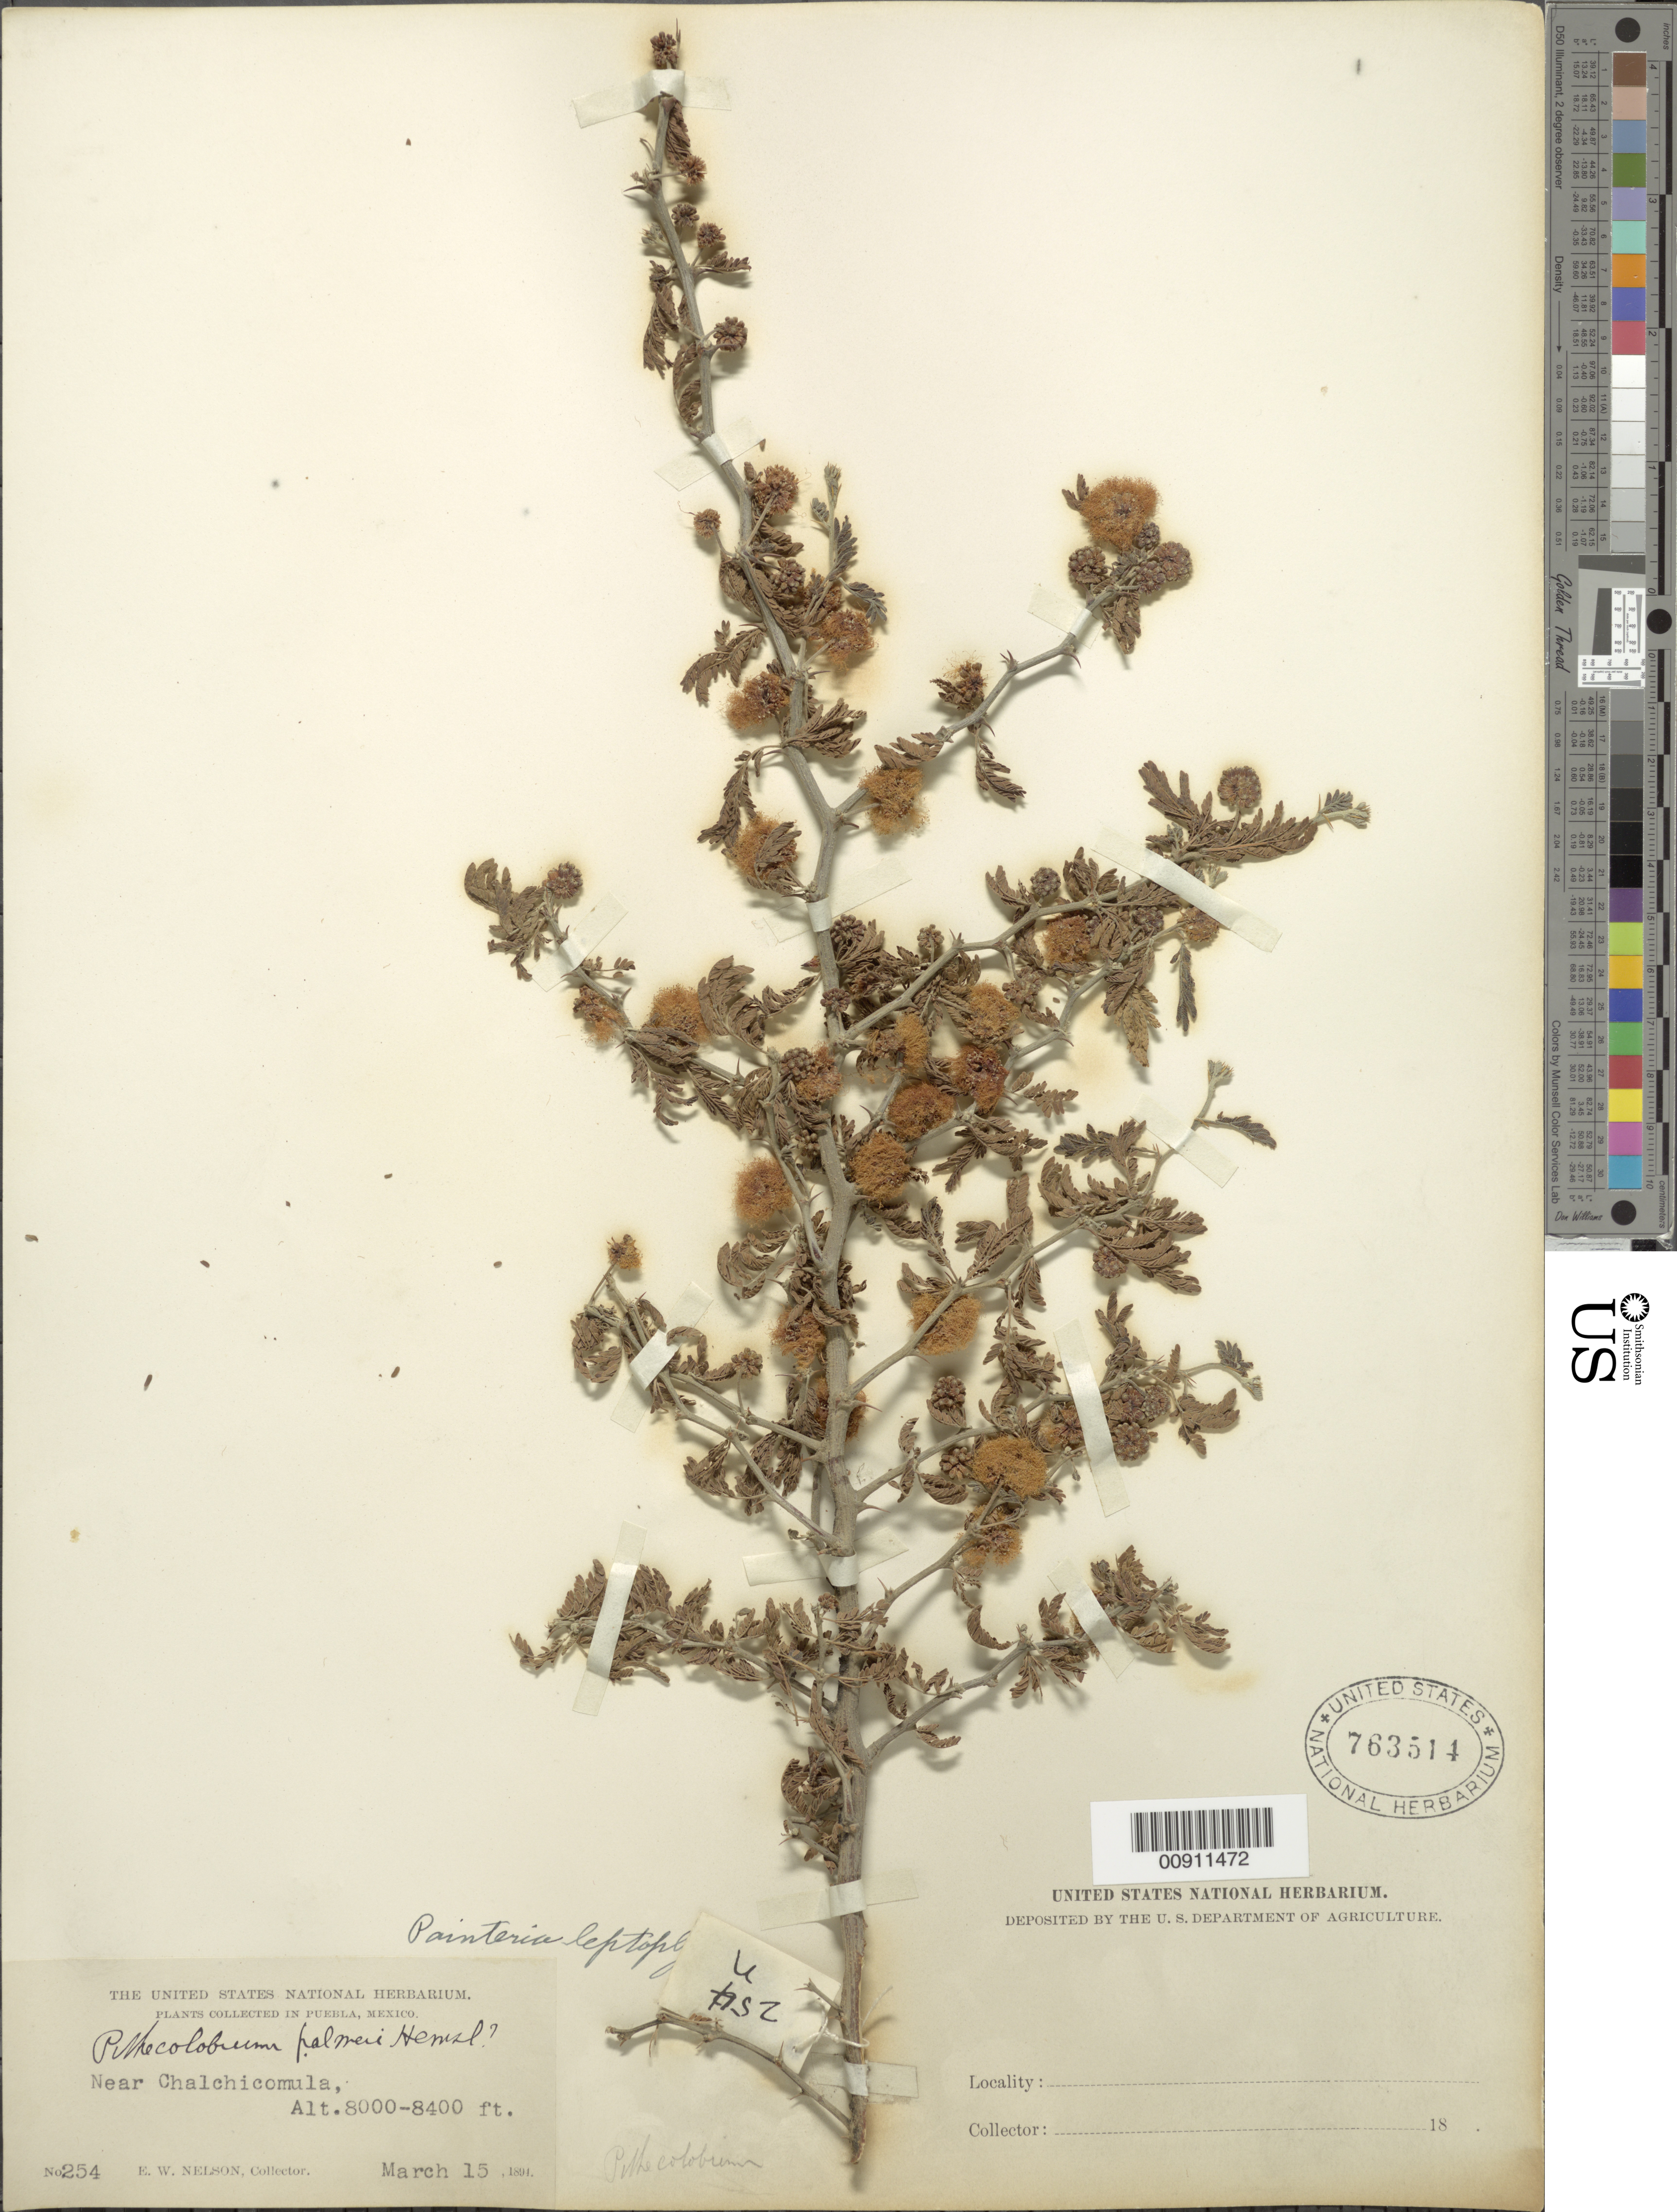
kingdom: Plantae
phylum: Tracheophyta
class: Magnoliopsida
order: Fabales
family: Fabaceae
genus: Ricoa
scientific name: Ricoa leptophylla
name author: (DC.) Duno & Torke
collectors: E. W. Nelson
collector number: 254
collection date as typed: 15 Mar 1894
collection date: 1894-03-15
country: Mexico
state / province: Puebla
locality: Near Chalchicomula, Puebla.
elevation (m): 2438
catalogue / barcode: US 763514